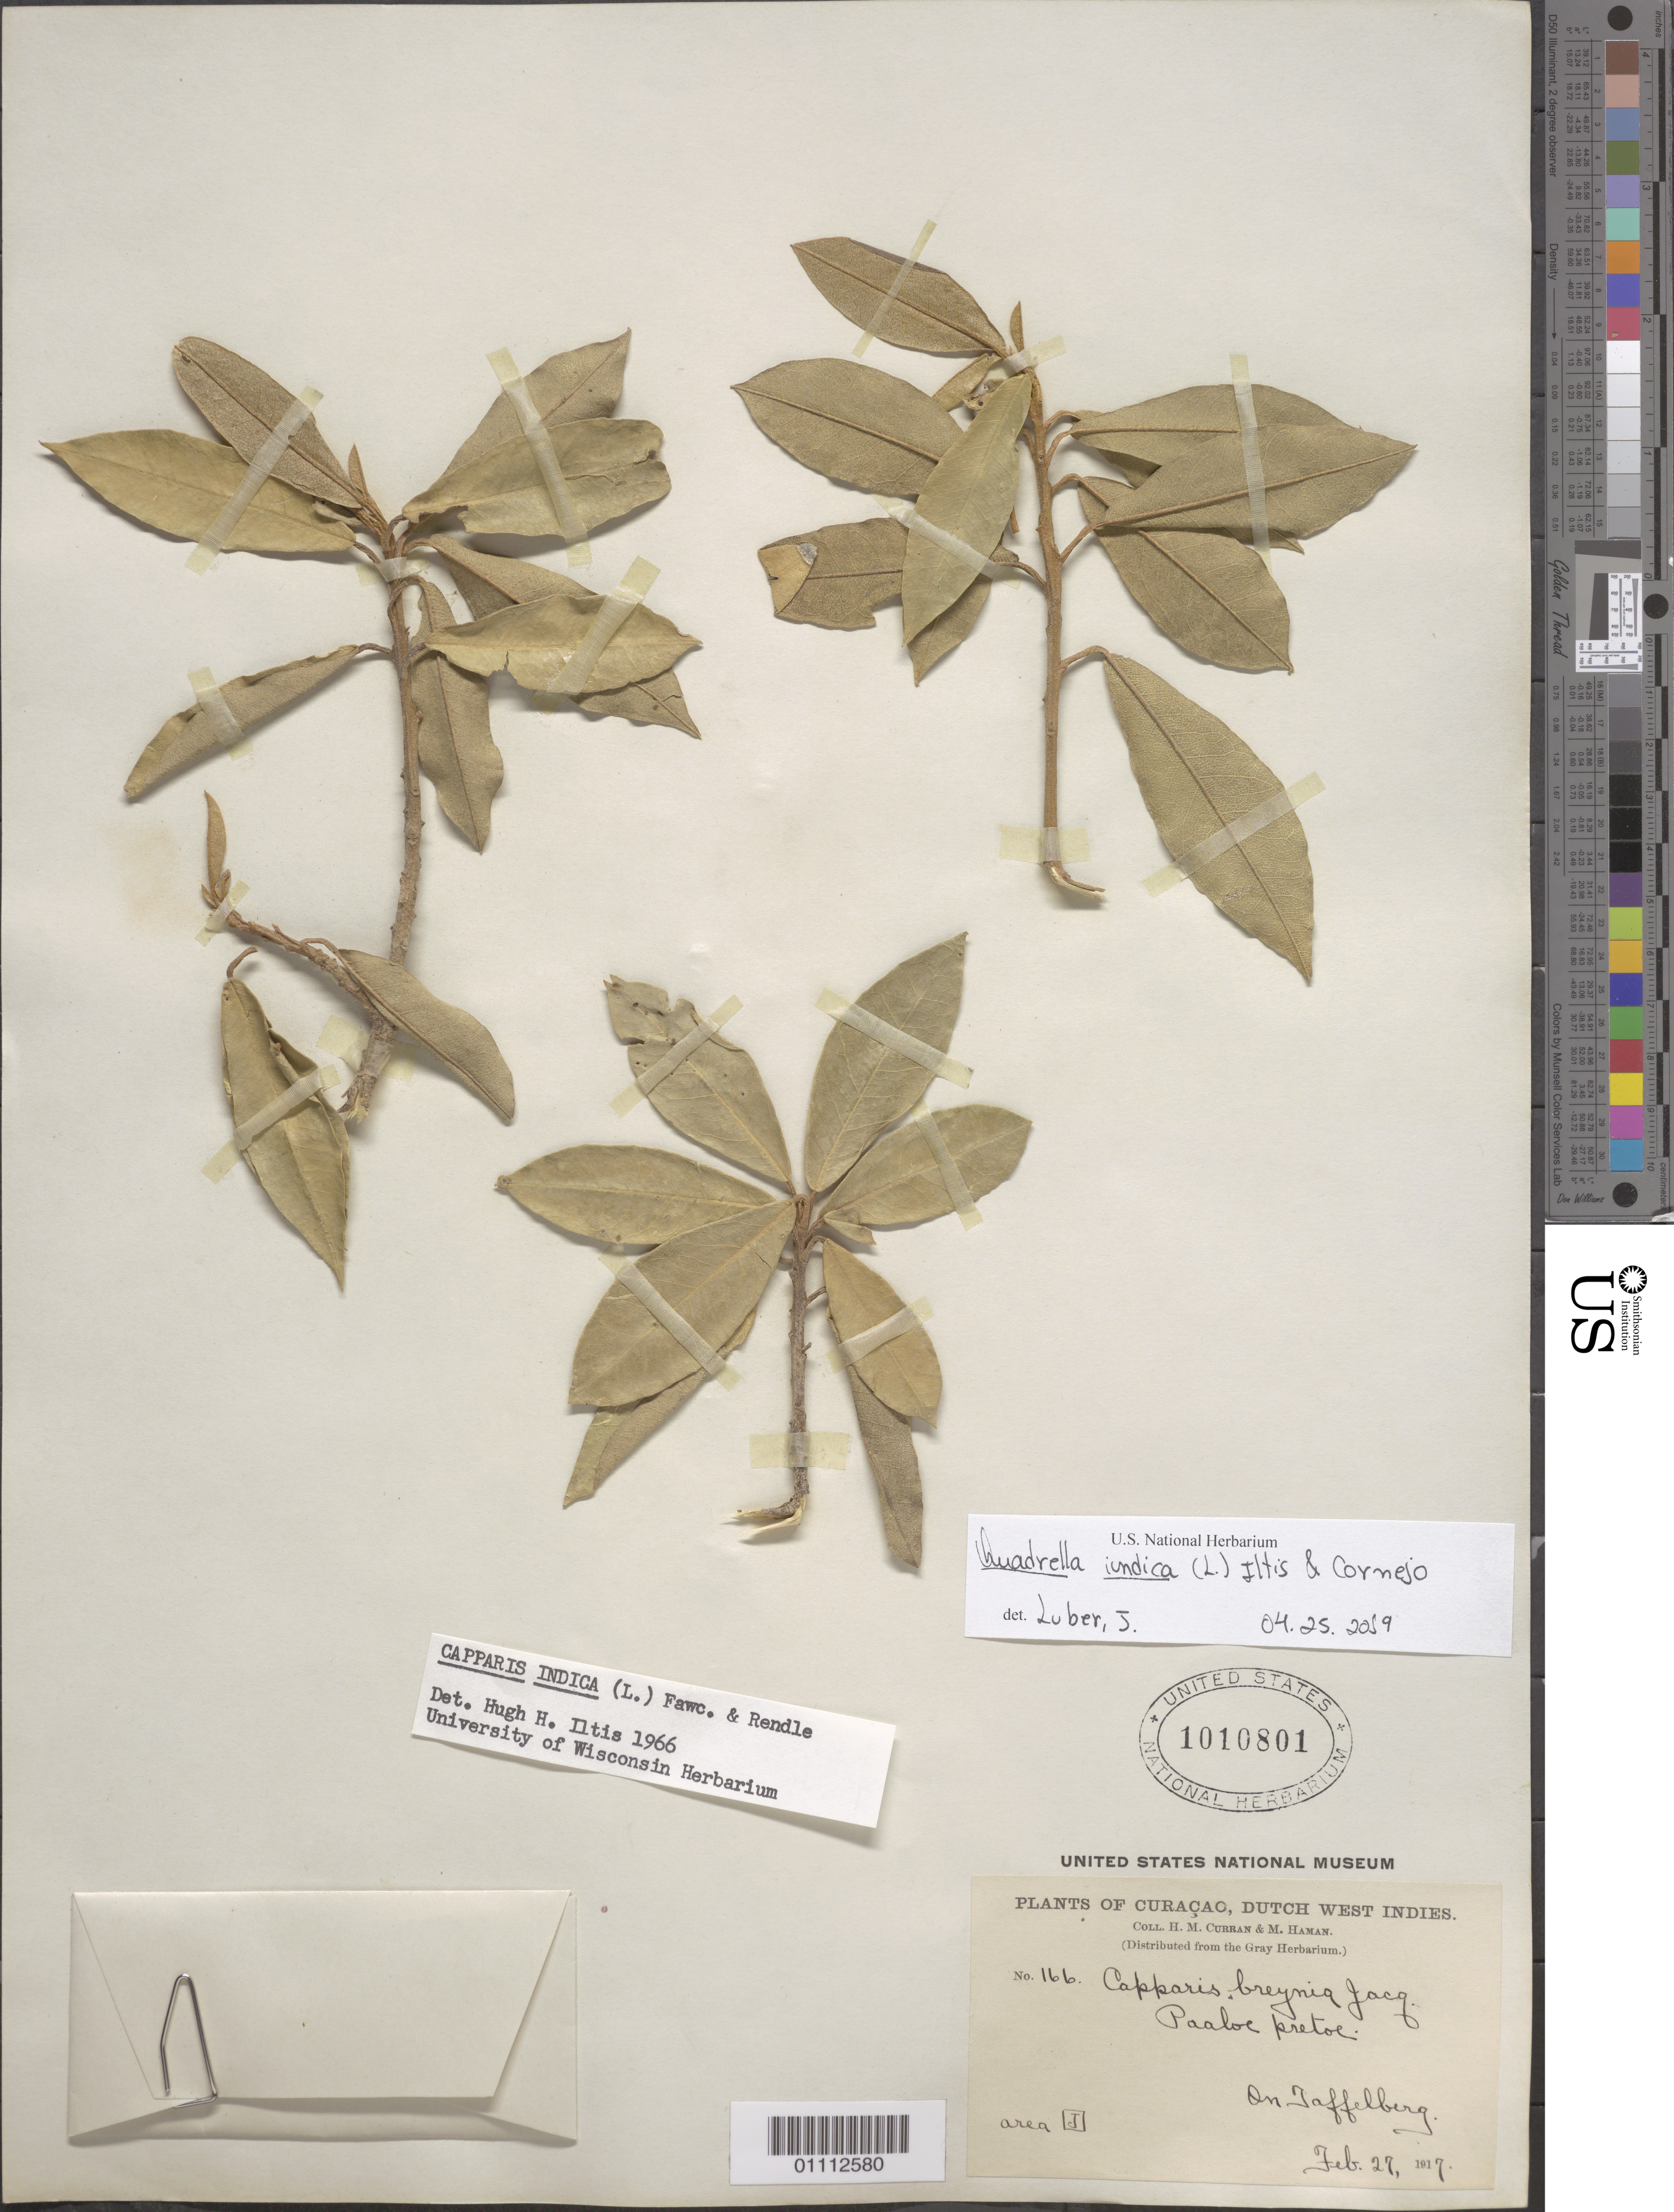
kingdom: Plantae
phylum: Tracheophyta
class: Magnoliopsida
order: Brassicales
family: Capparaceae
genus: Quadrella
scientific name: Quadrella indica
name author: (L.) Iltis & Cornejo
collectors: H. M. Curran & M. Haman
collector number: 166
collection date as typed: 27 Feb 1917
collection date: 1917-02-27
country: Curaçao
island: Curaçao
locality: On Jaffelberg, area J of Curacao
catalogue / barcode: US 1010801